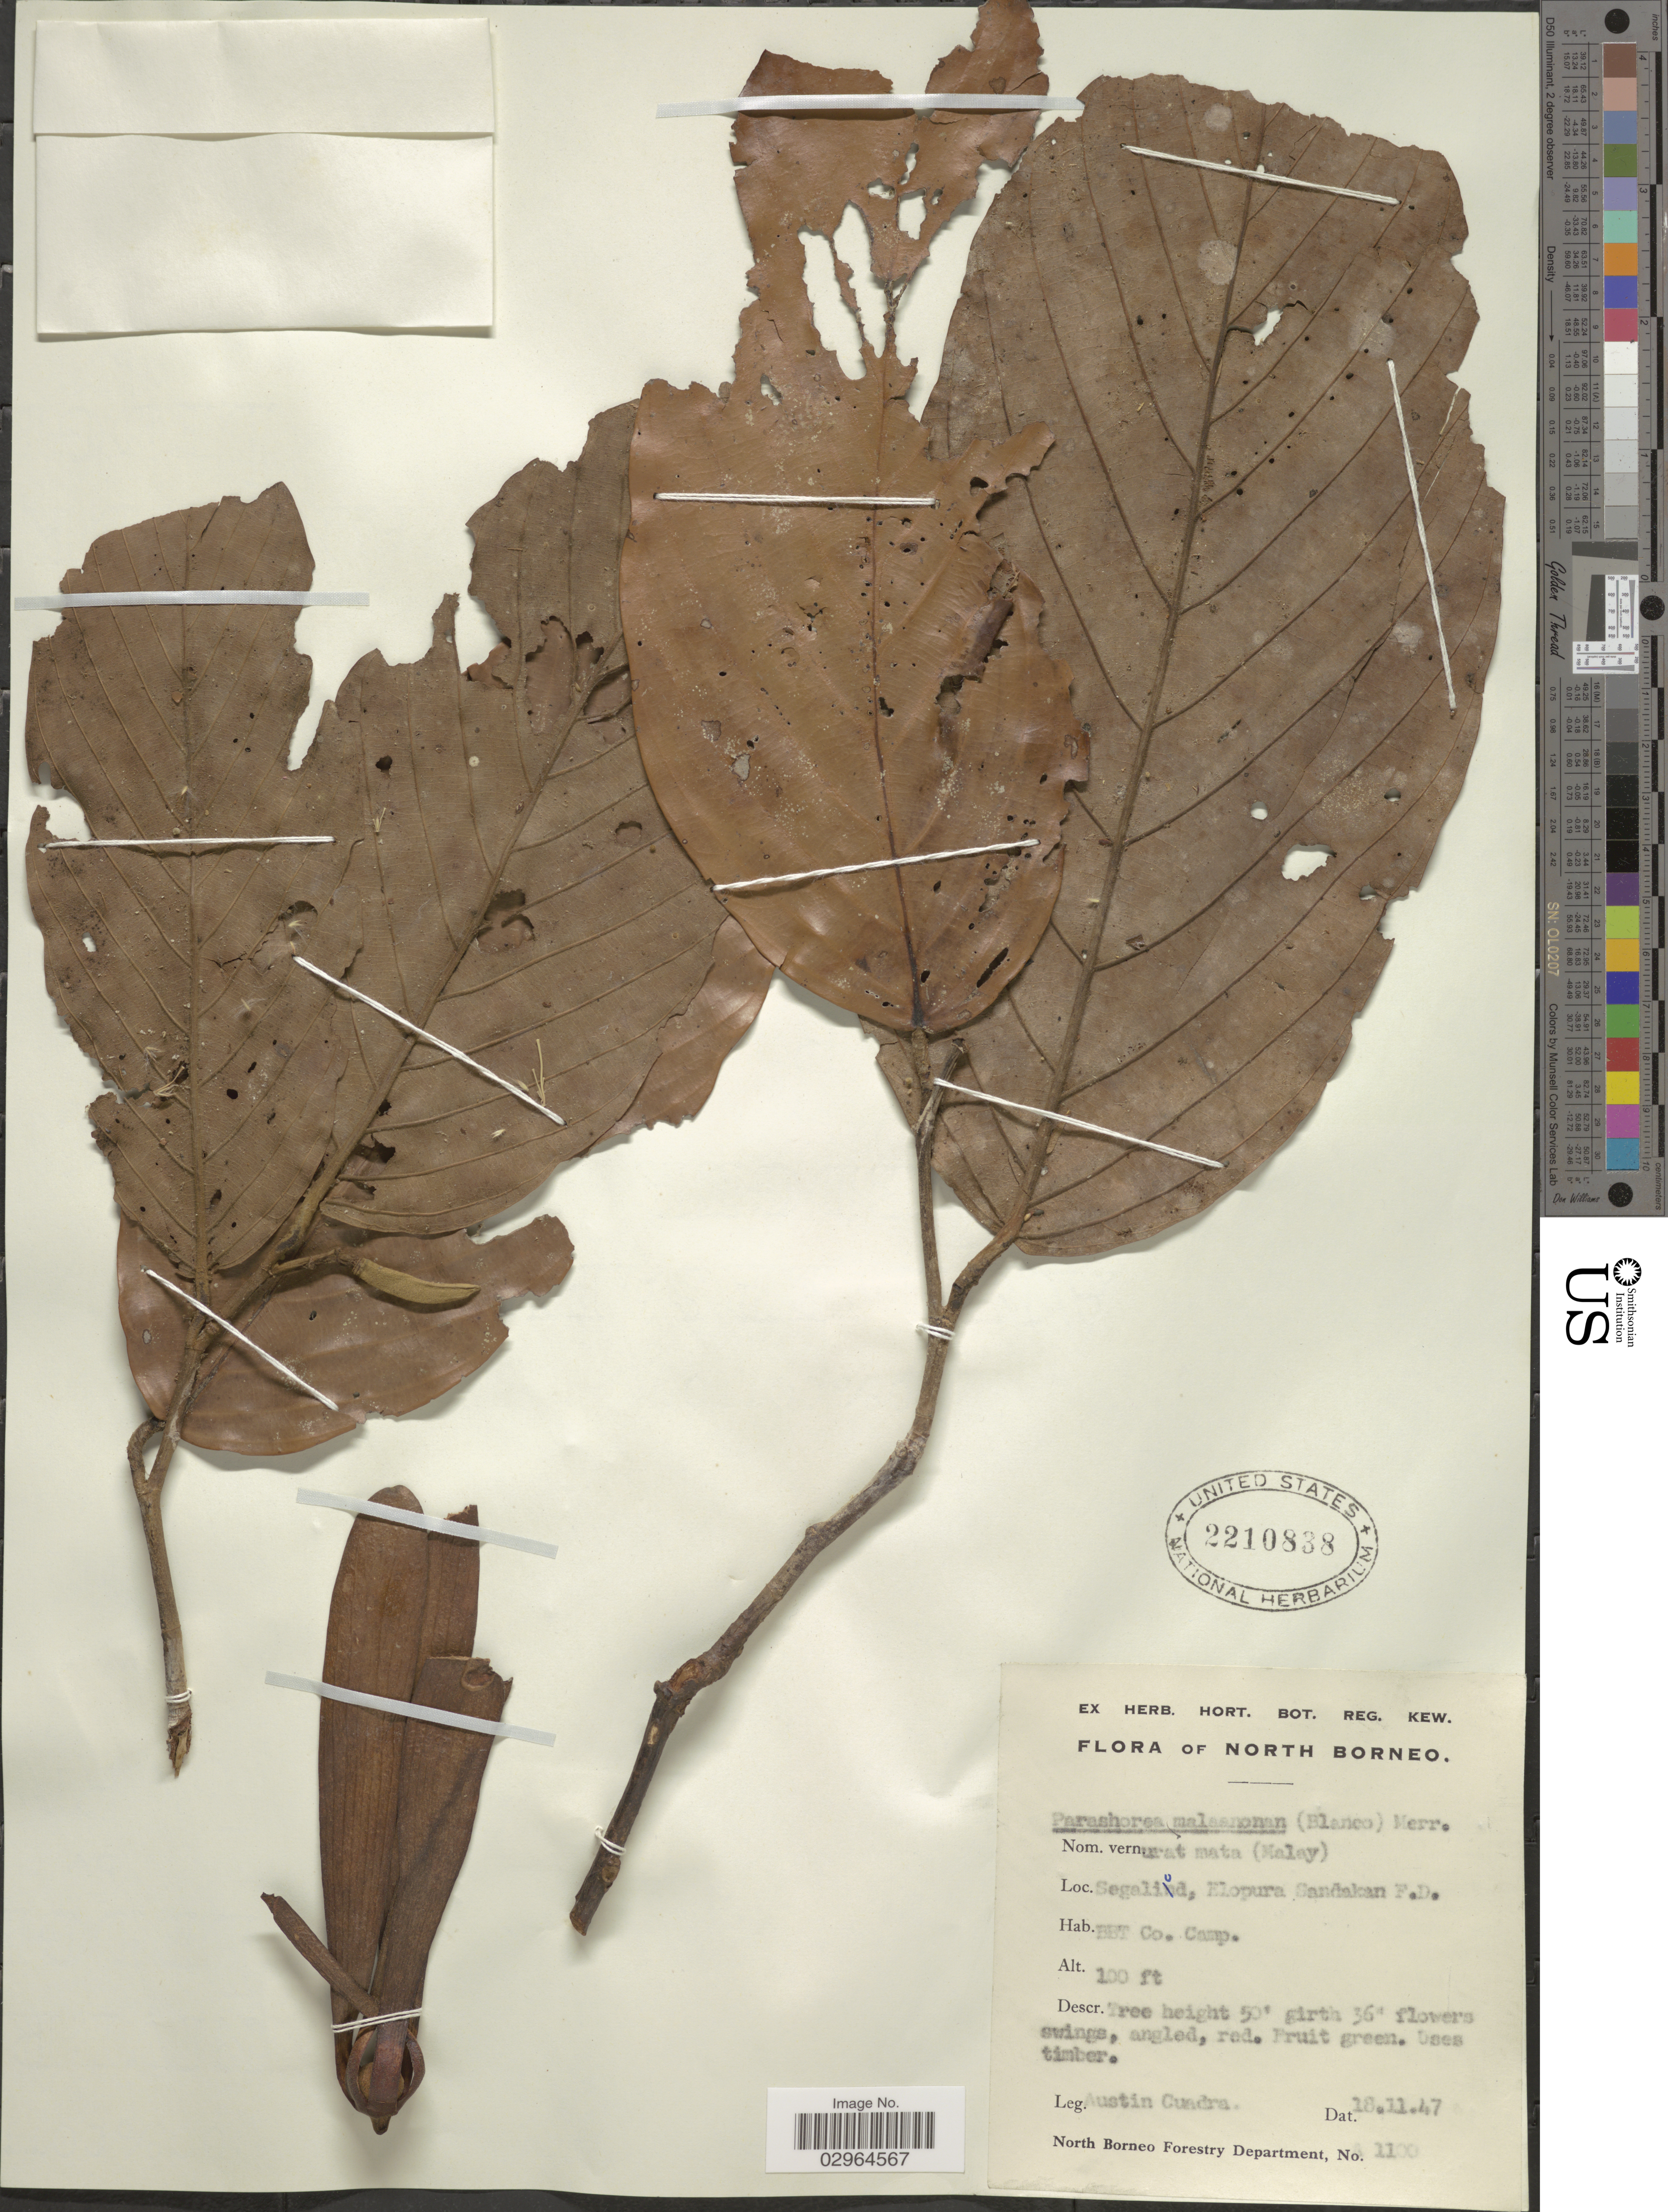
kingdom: Plantae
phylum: Tracheophyta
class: Magnoliopsida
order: Malvales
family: Dipterocarpaceae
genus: Parashorea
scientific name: Parashorea malaanonan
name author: (Blanco) Merr.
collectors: A. Cuadra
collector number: A1100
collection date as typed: Transcribed d/m/y: 18/11/47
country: Malaysia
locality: North Borneo, Segaliud, Elopura Sandakan F.D. , BBT Co. Camp.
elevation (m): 30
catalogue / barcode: US 2210838